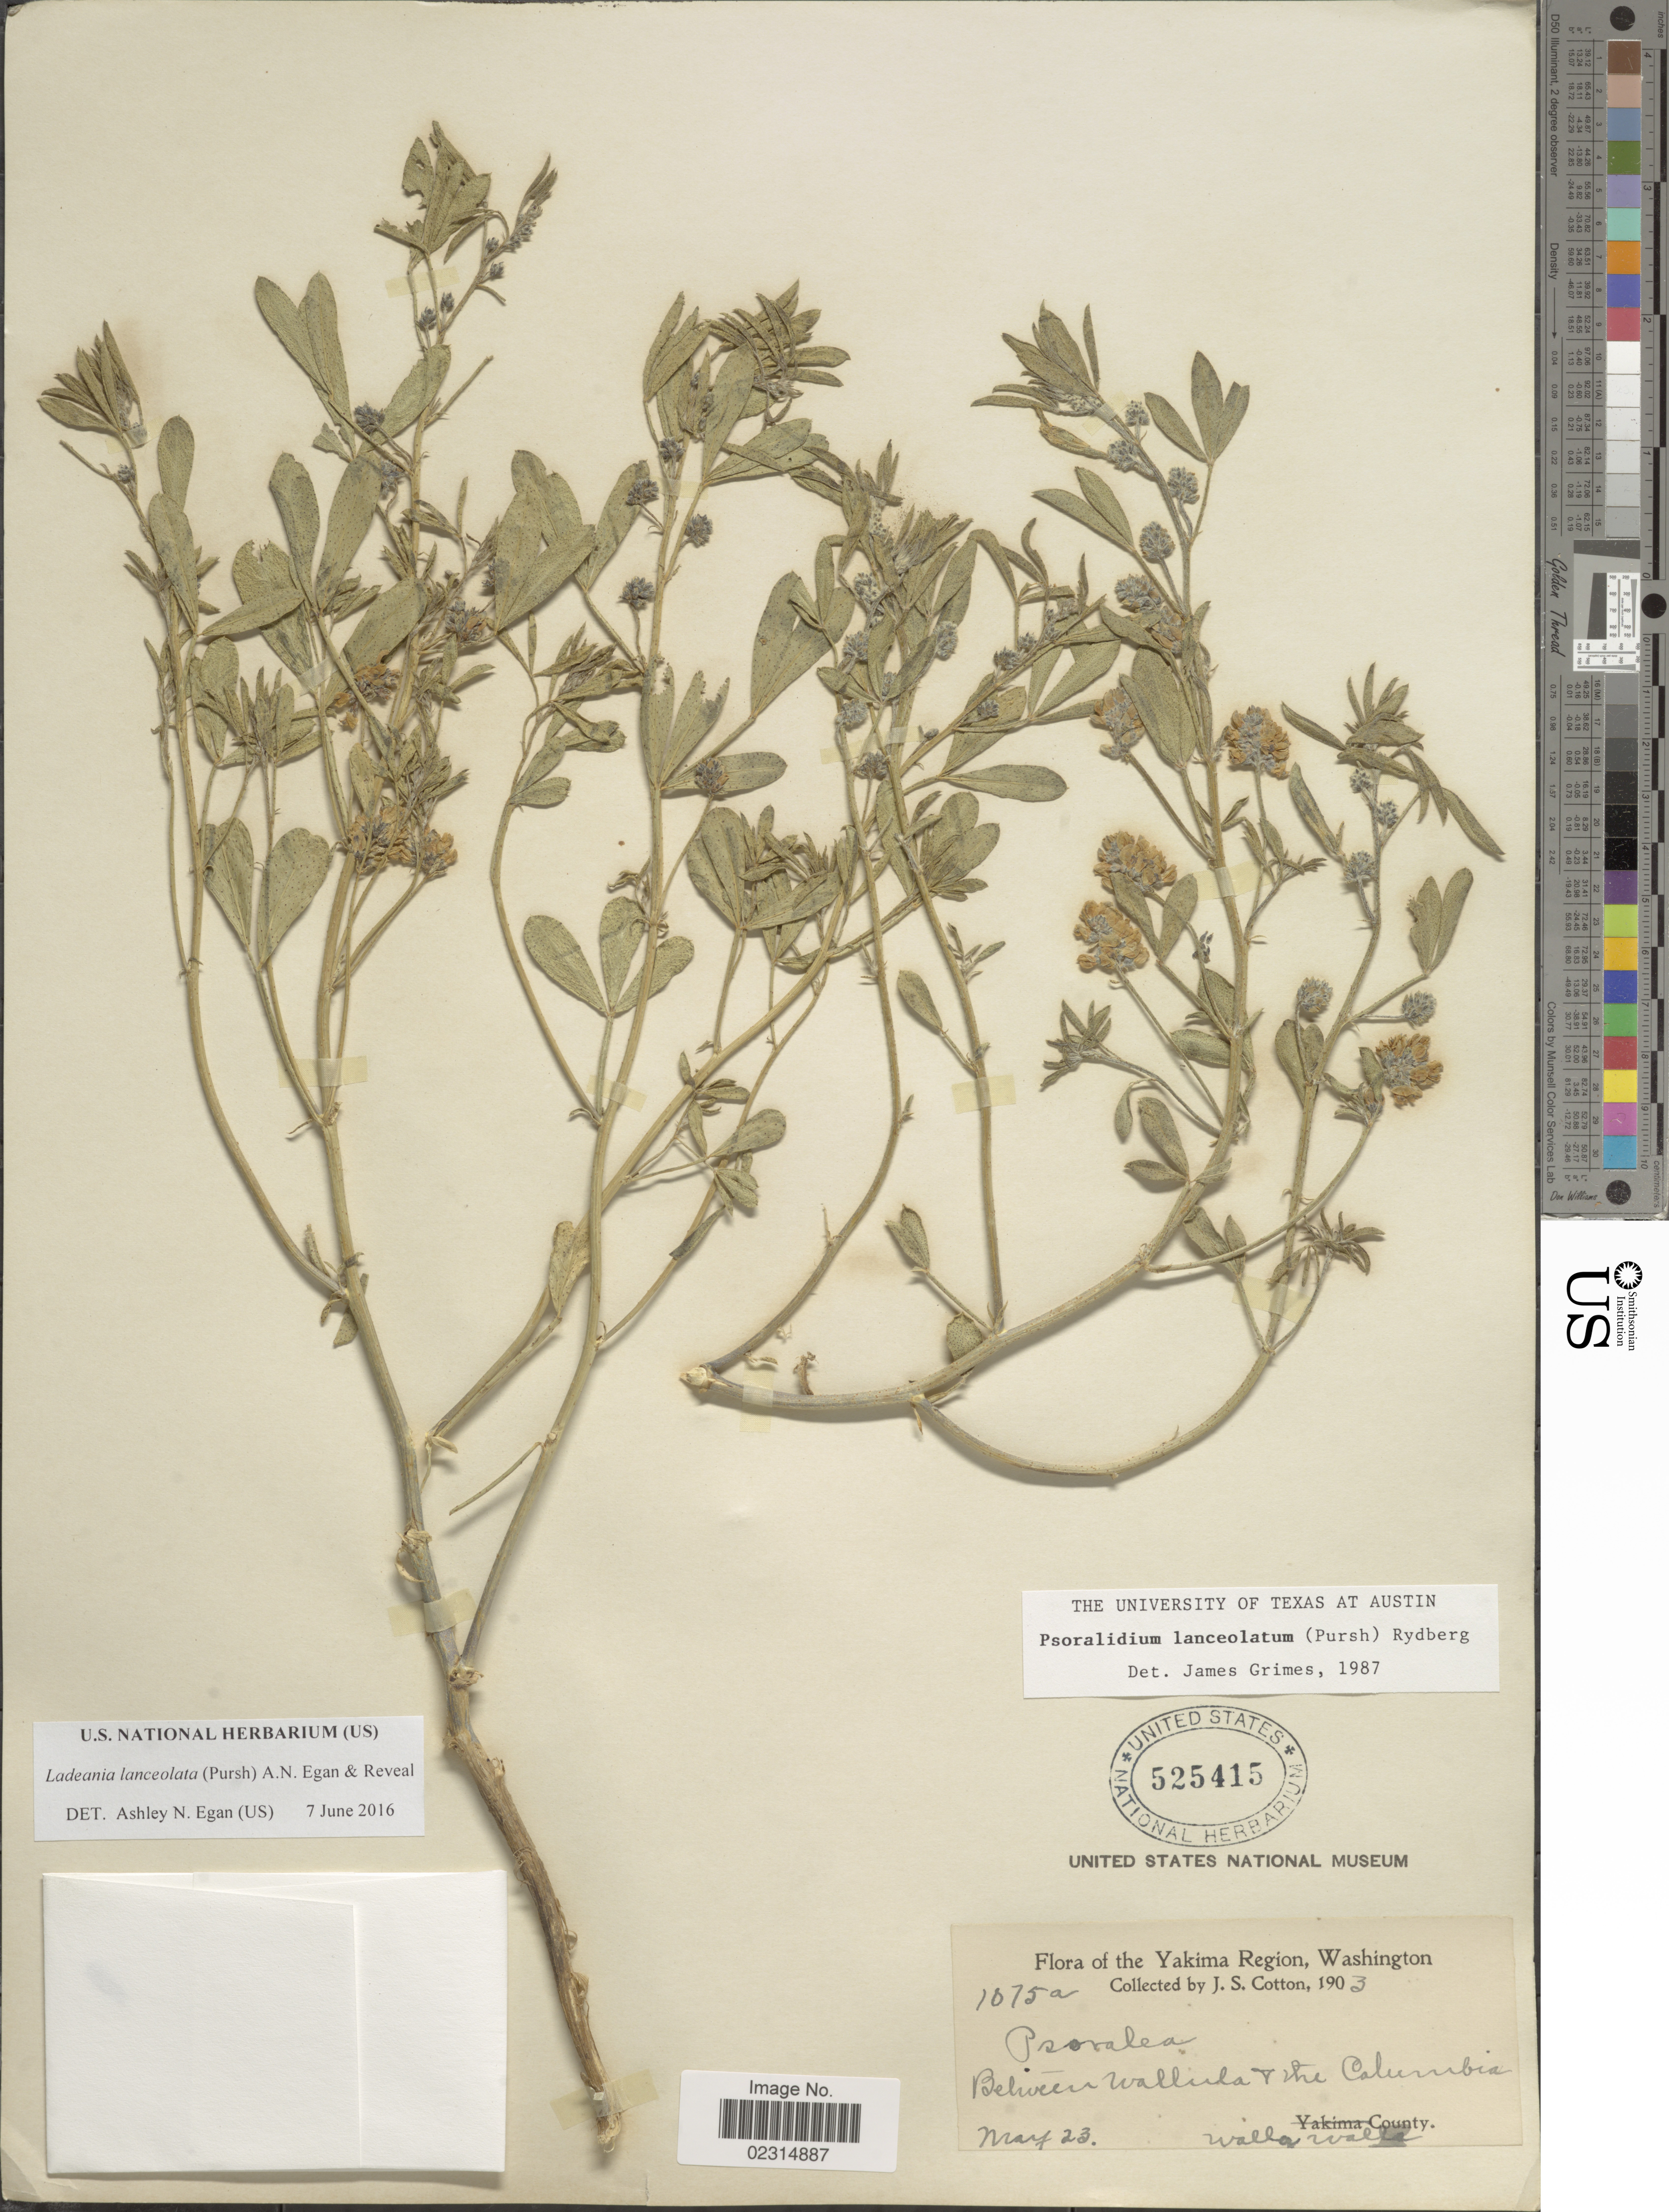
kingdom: Plantae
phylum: Tracheophyta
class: Magnoliopsida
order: Fabales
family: Fabaceae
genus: Ladeania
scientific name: Ladeania lanceolata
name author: (Pursh) A.N. Egan & Reveal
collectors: J. S. Cotton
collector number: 1075a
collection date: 1903-05-23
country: United States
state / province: Washington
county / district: Walla Walla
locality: The Yakima Region, Between Wallinta & The Columbiam Walla Walla County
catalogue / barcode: US 525415